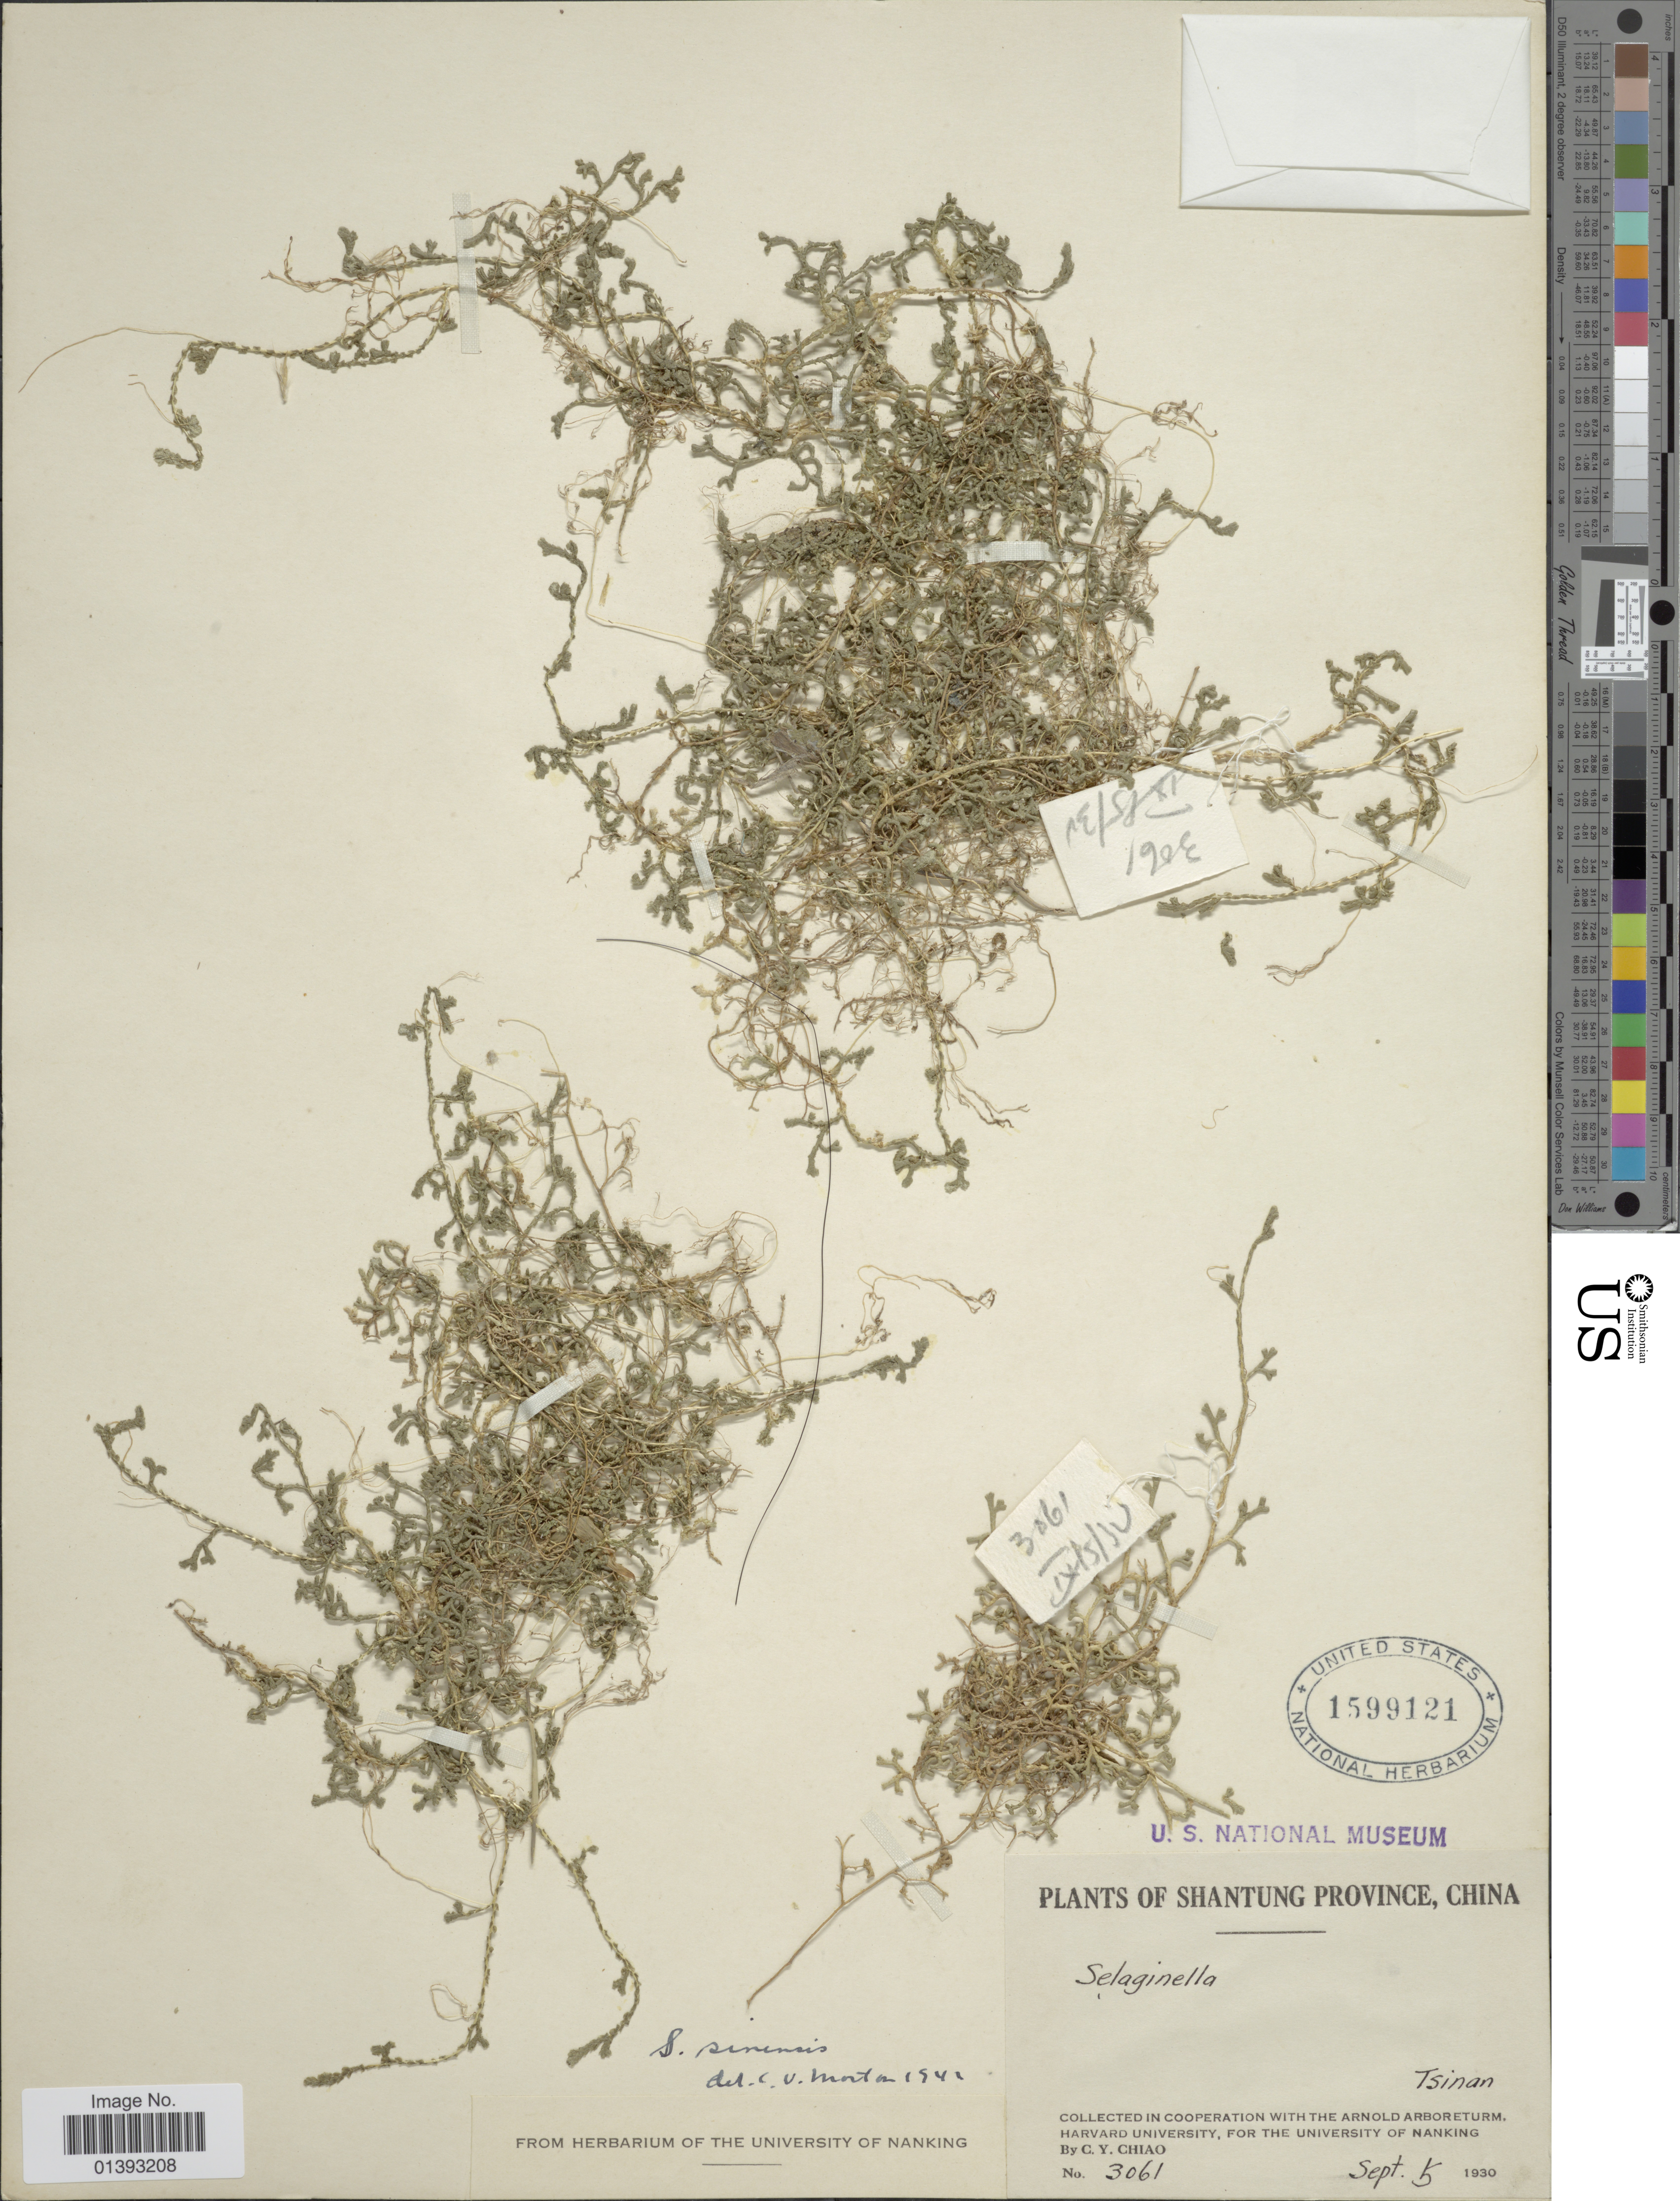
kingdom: Plantae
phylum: Tracheophyta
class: Lycopodiopsida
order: Selaginellales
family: Selaginellaceae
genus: Selaginella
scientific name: Selaginella sinensis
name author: (Desv.) Spring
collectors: C. Y. Chiao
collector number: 3061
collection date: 1930-09-05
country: China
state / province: Shandong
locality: Shantung province, Tsinan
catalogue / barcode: US 1599121